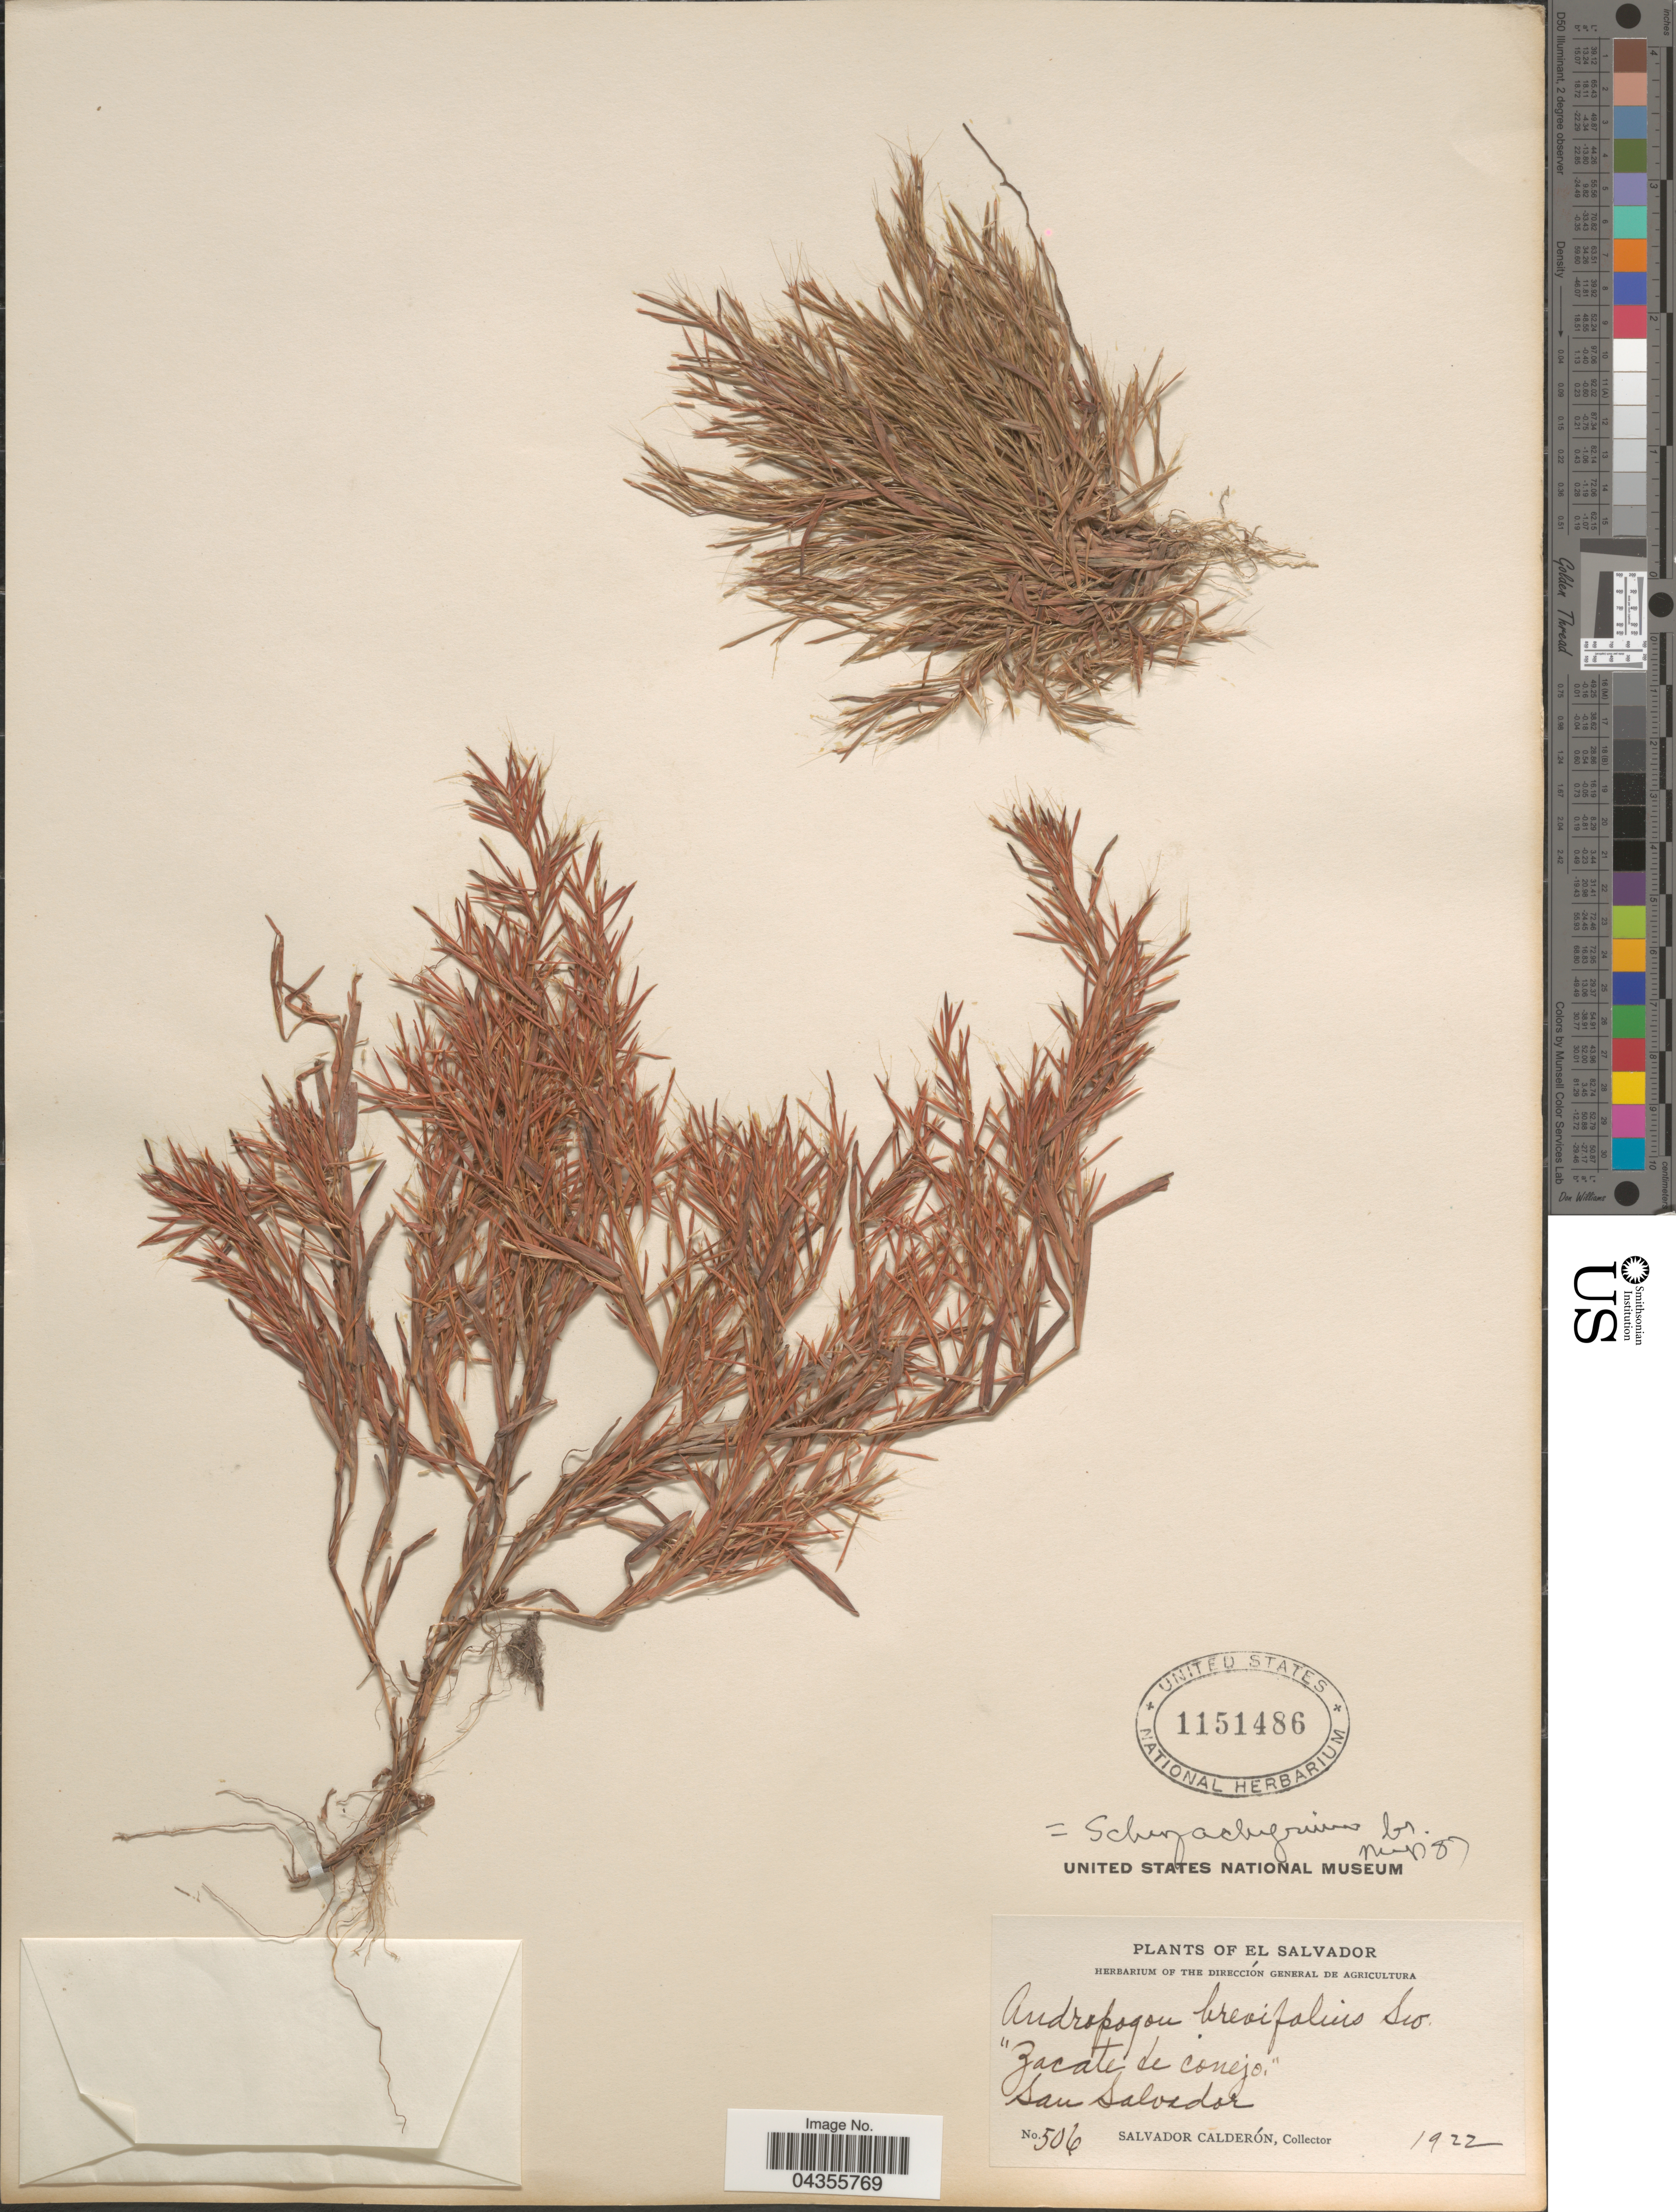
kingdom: Plantae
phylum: Tracheophyta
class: Liliopsida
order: Poales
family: Poaceae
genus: Schizachyrium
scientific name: Schizachyrium brevifolium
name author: (Sw.) Nees ex Büse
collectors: S. Calderón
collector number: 506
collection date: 1922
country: El Salvador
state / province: San Salvador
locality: Zacate de conejo.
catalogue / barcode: US 1151486